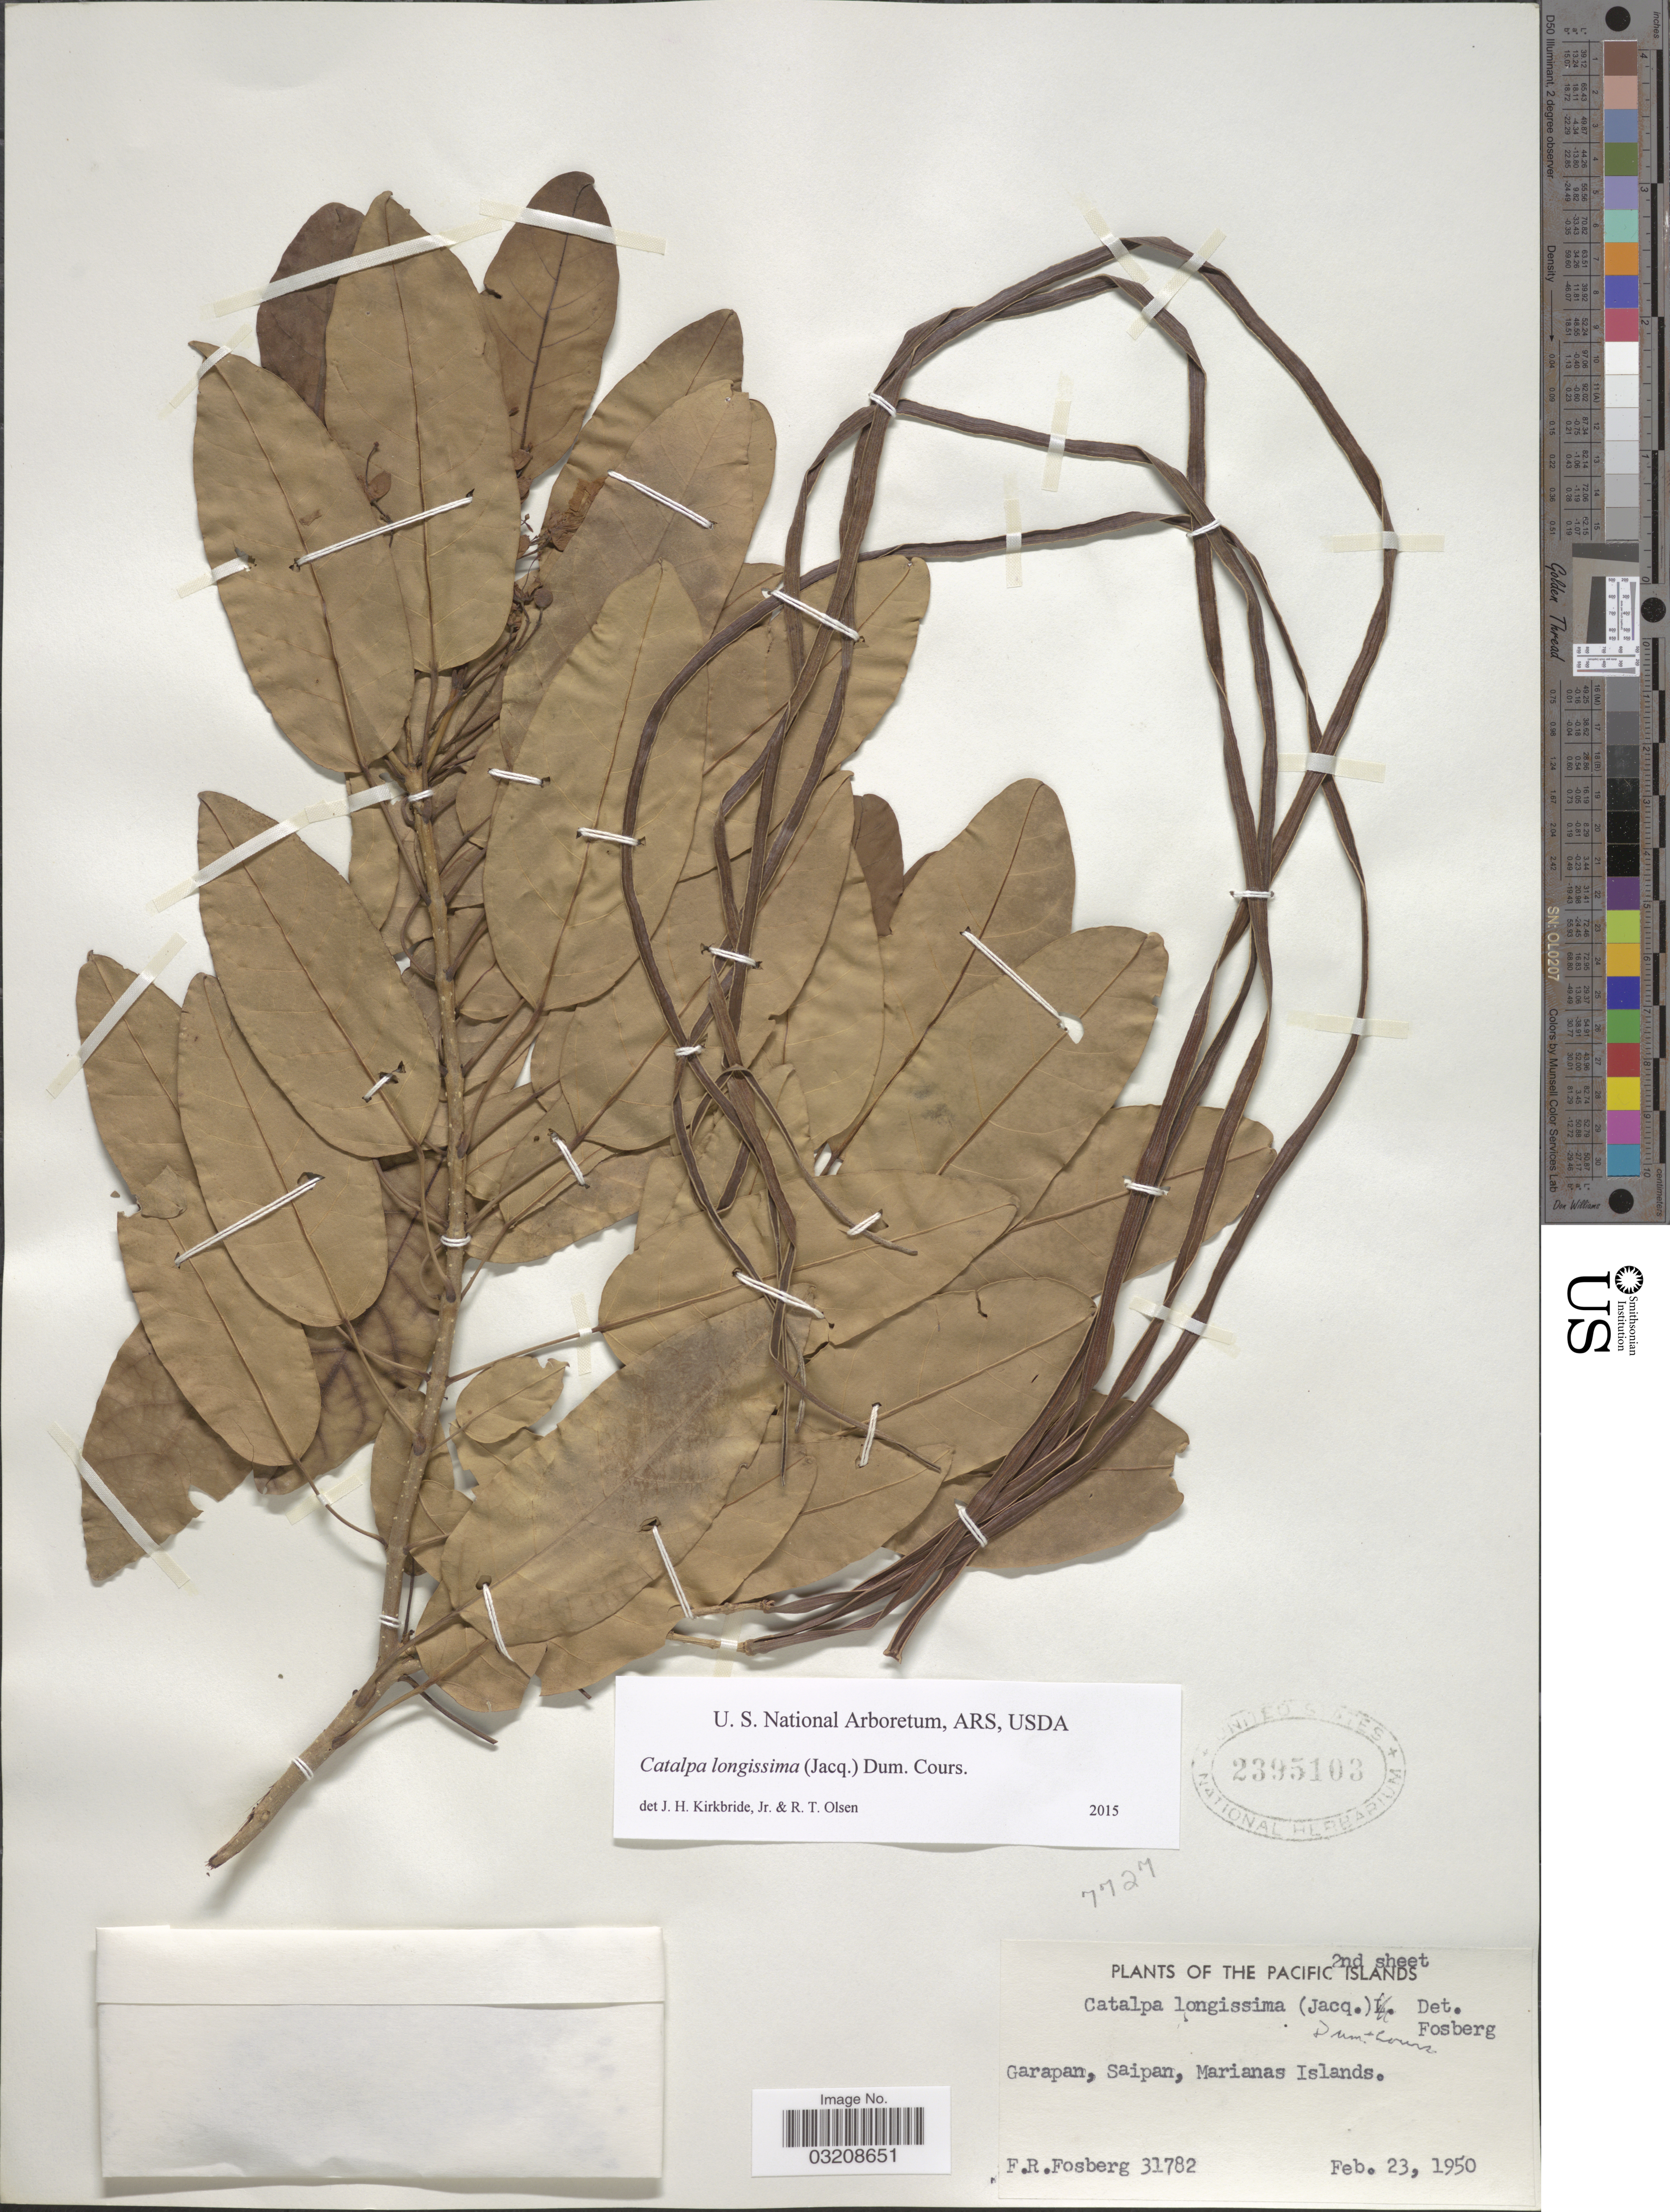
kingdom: Plantae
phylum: Tracheophyta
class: Magnoliopsida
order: Lamiales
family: Bignoniaceae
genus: Catalpa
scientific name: Catalpa longissima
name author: (Jacq.) Dum. Cours.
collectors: F. R. Fosberg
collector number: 31782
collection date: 1950-02-23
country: Northern Mariana Islands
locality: The Pacific Islands. Garapan, Saipan, Marianas Islands.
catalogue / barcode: US 2395103